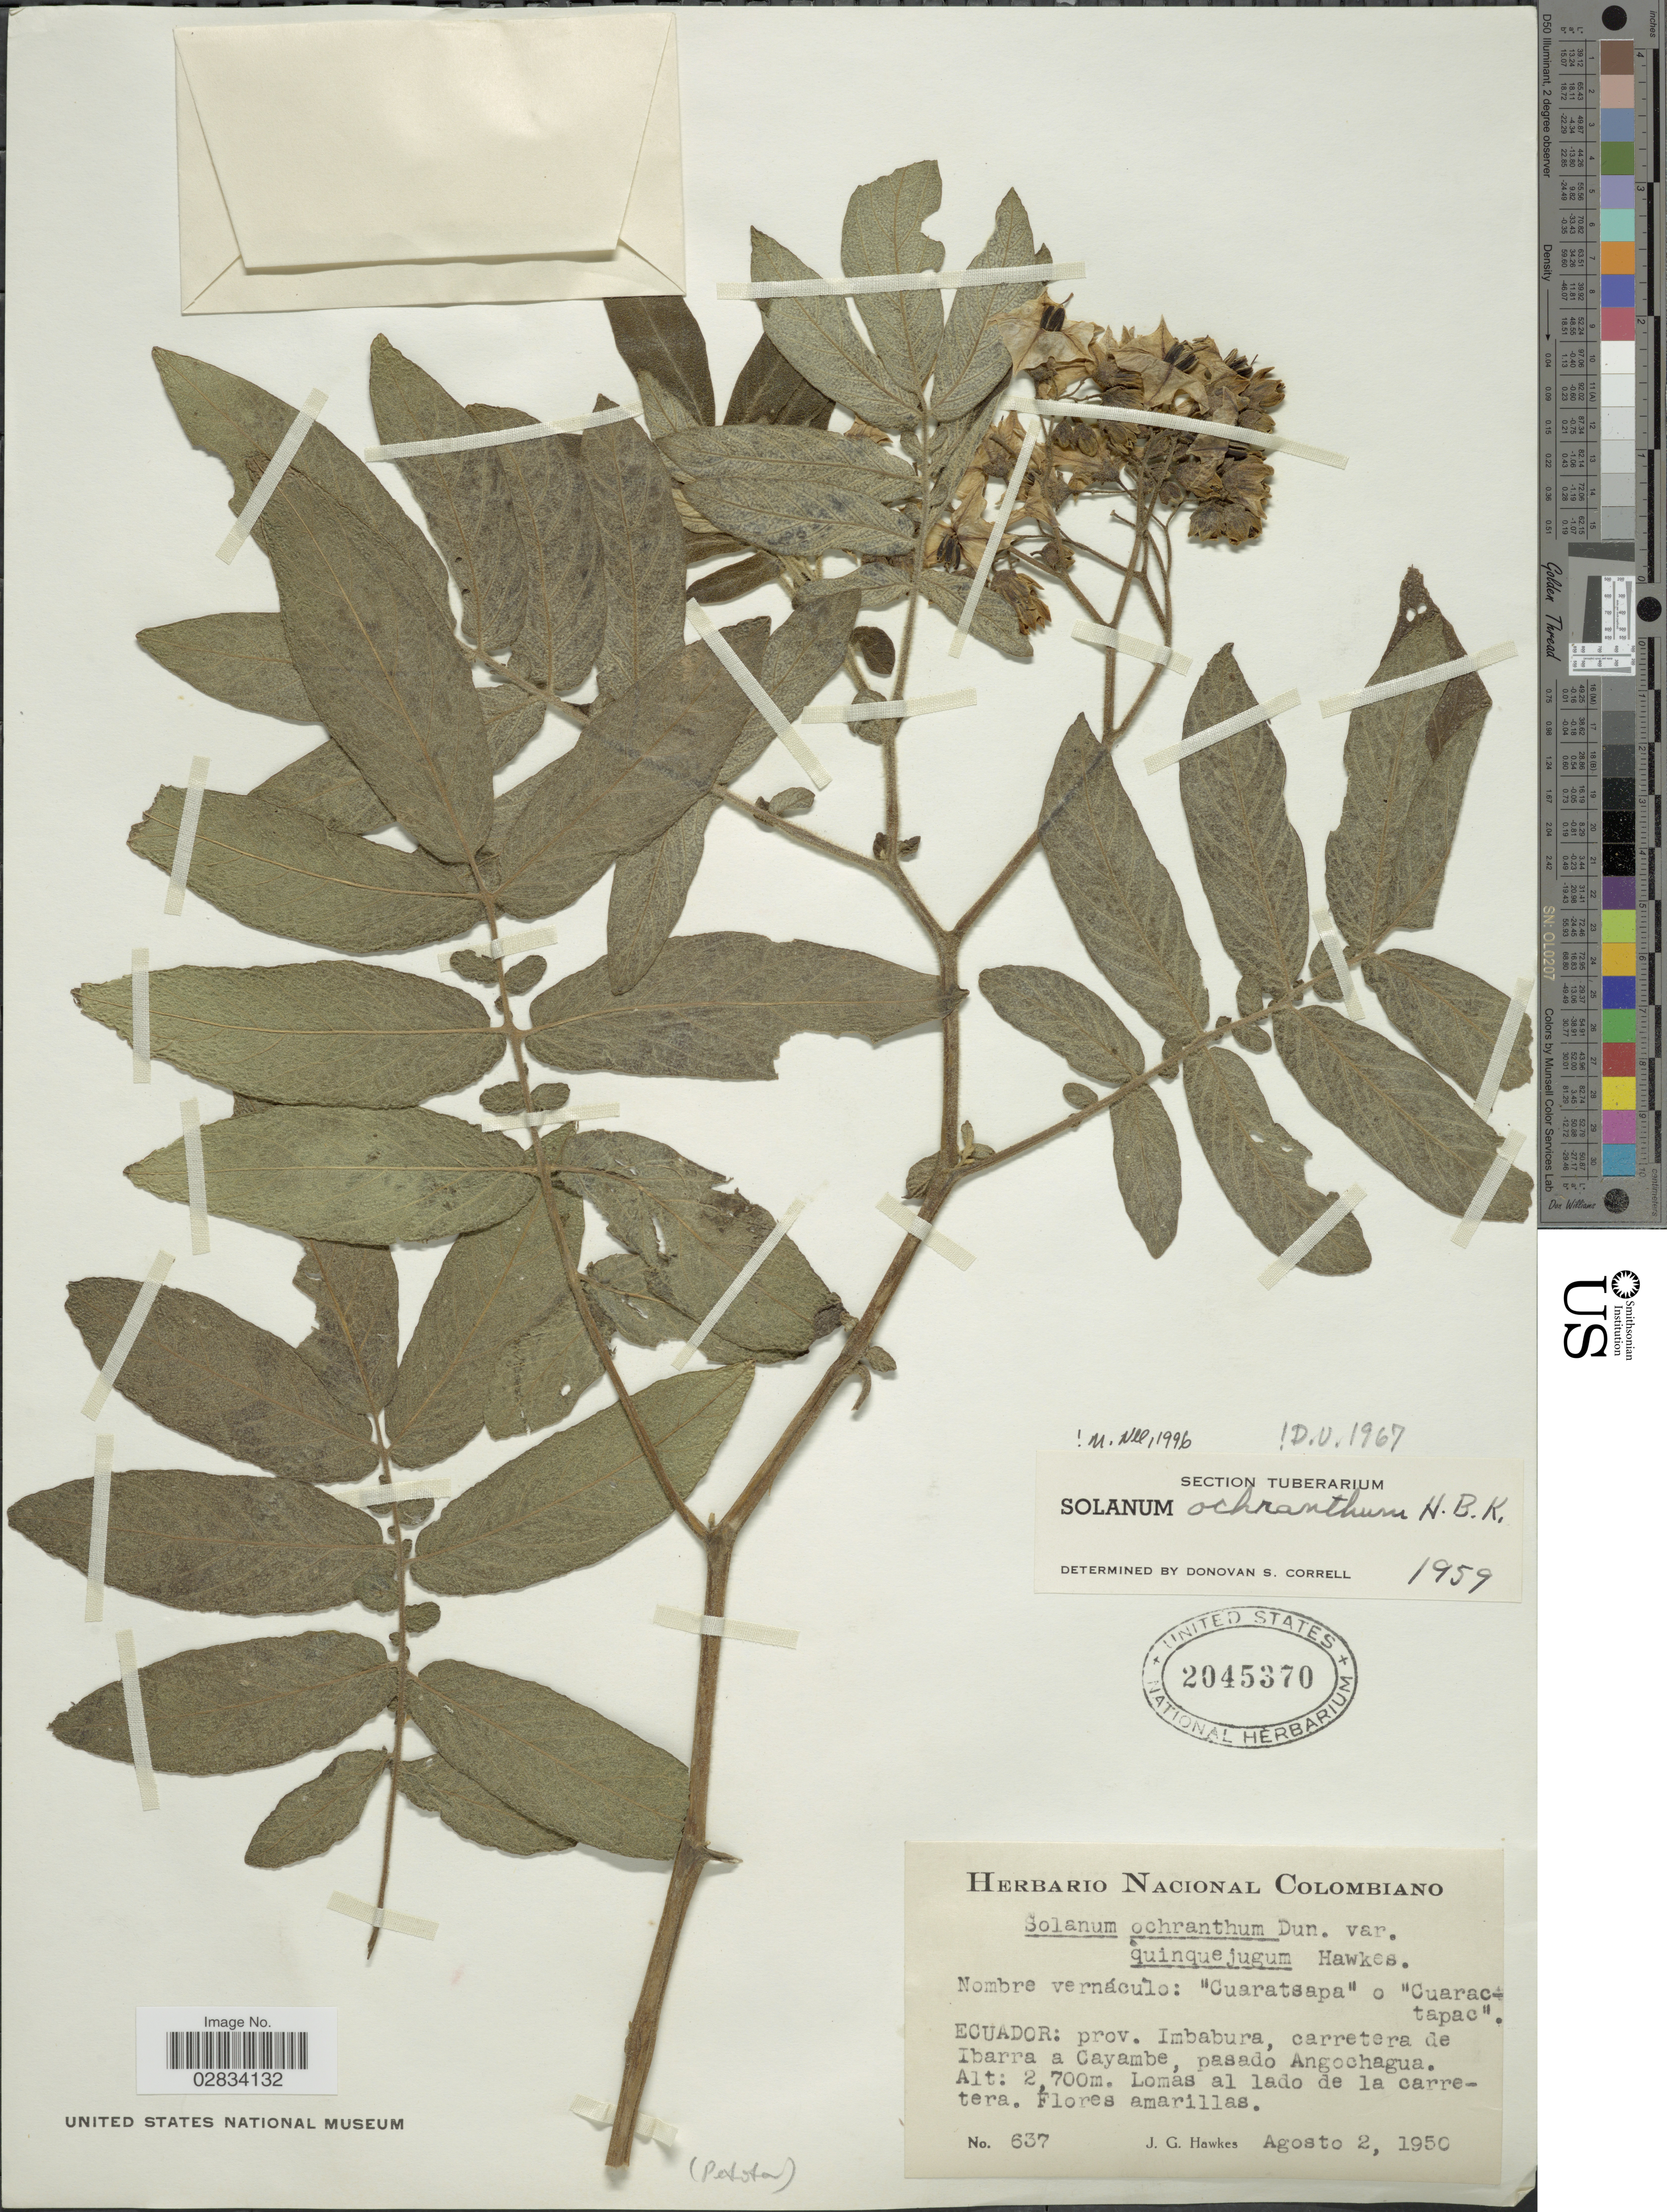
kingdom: Plantae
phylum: Tracheophyta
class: Magnoliopsida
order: Solanales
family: Solanaceae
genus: Solanum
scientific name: Solanum ochranthum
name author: Dunal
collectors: J. Hawkes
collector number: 637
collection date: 1950-08-02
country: Ecuador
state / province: Imbabura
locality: Carretera de Ibarra a Cayambe pasado Angochagua.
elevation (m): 2700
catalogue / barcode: US 2045370